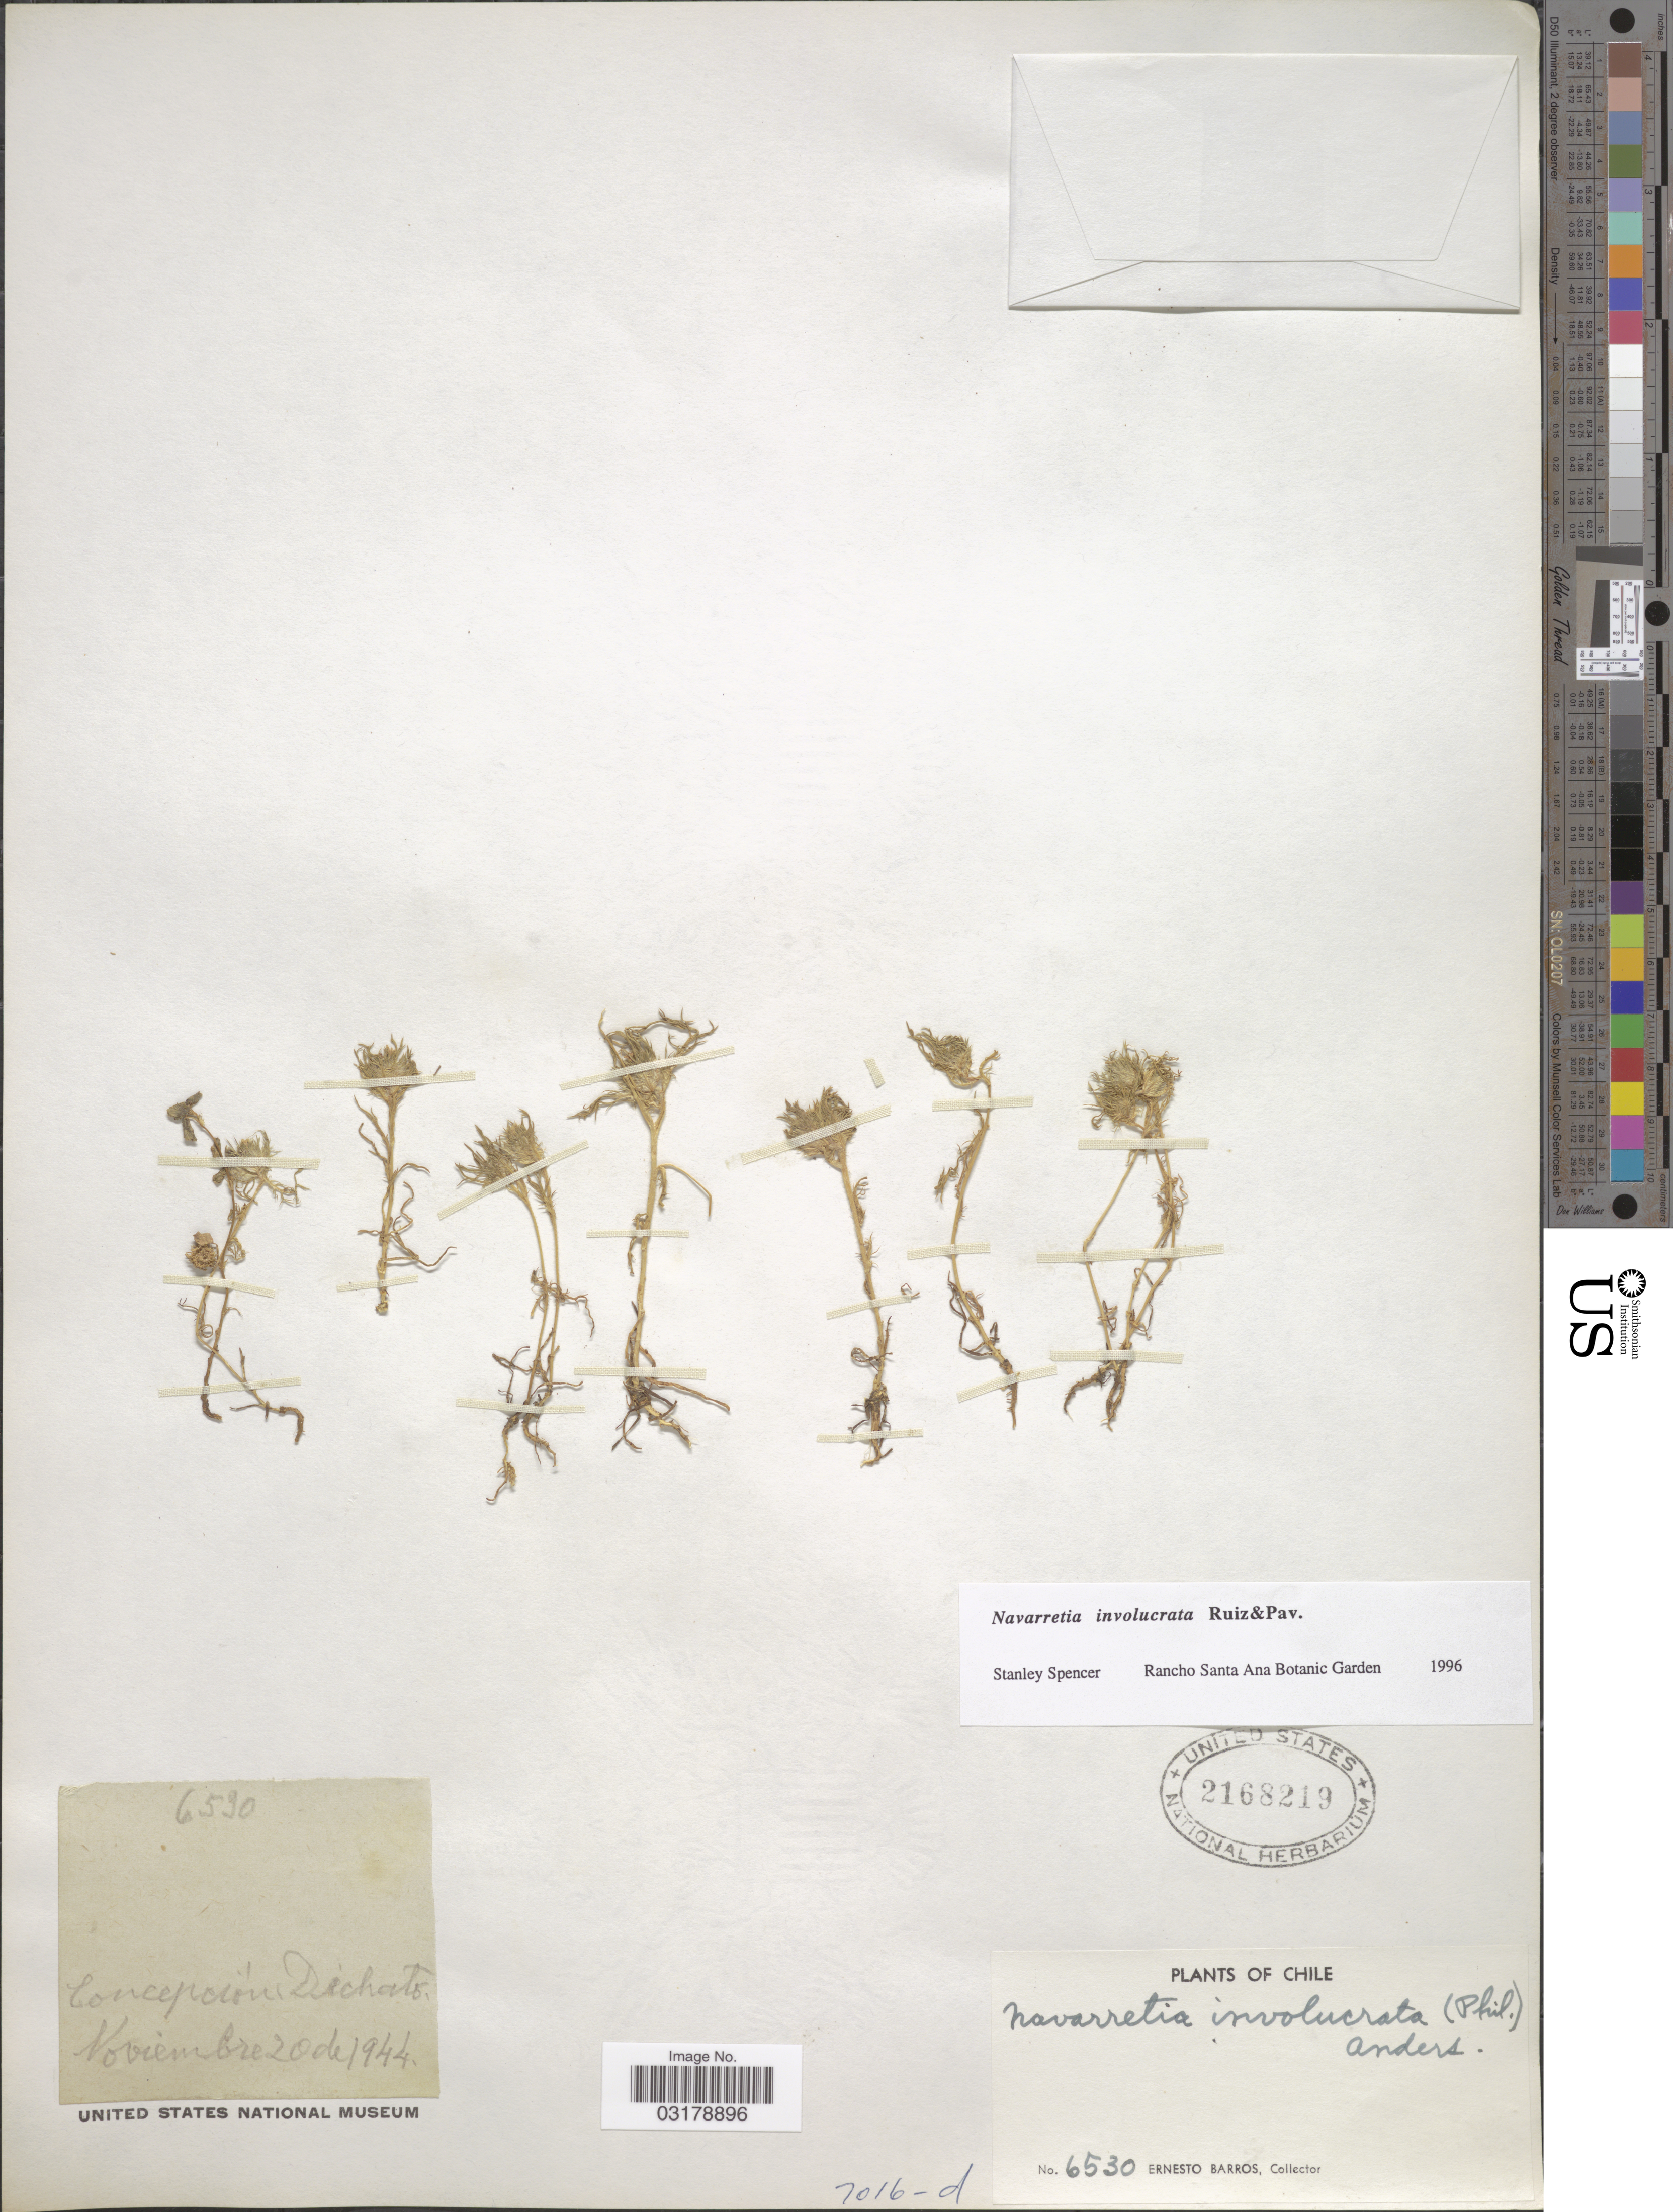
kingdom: Plantae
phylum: Tracheophyta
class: Magnoliopsida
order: Ericales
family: Polemoniaceae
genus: Navarretia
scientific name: Navarretia involucrata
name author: Ruiz & Pav.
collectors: E. Barros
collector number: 6530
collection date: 1944-11-20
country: Chile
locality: Concepción Dichato.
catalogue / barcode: US 2168219